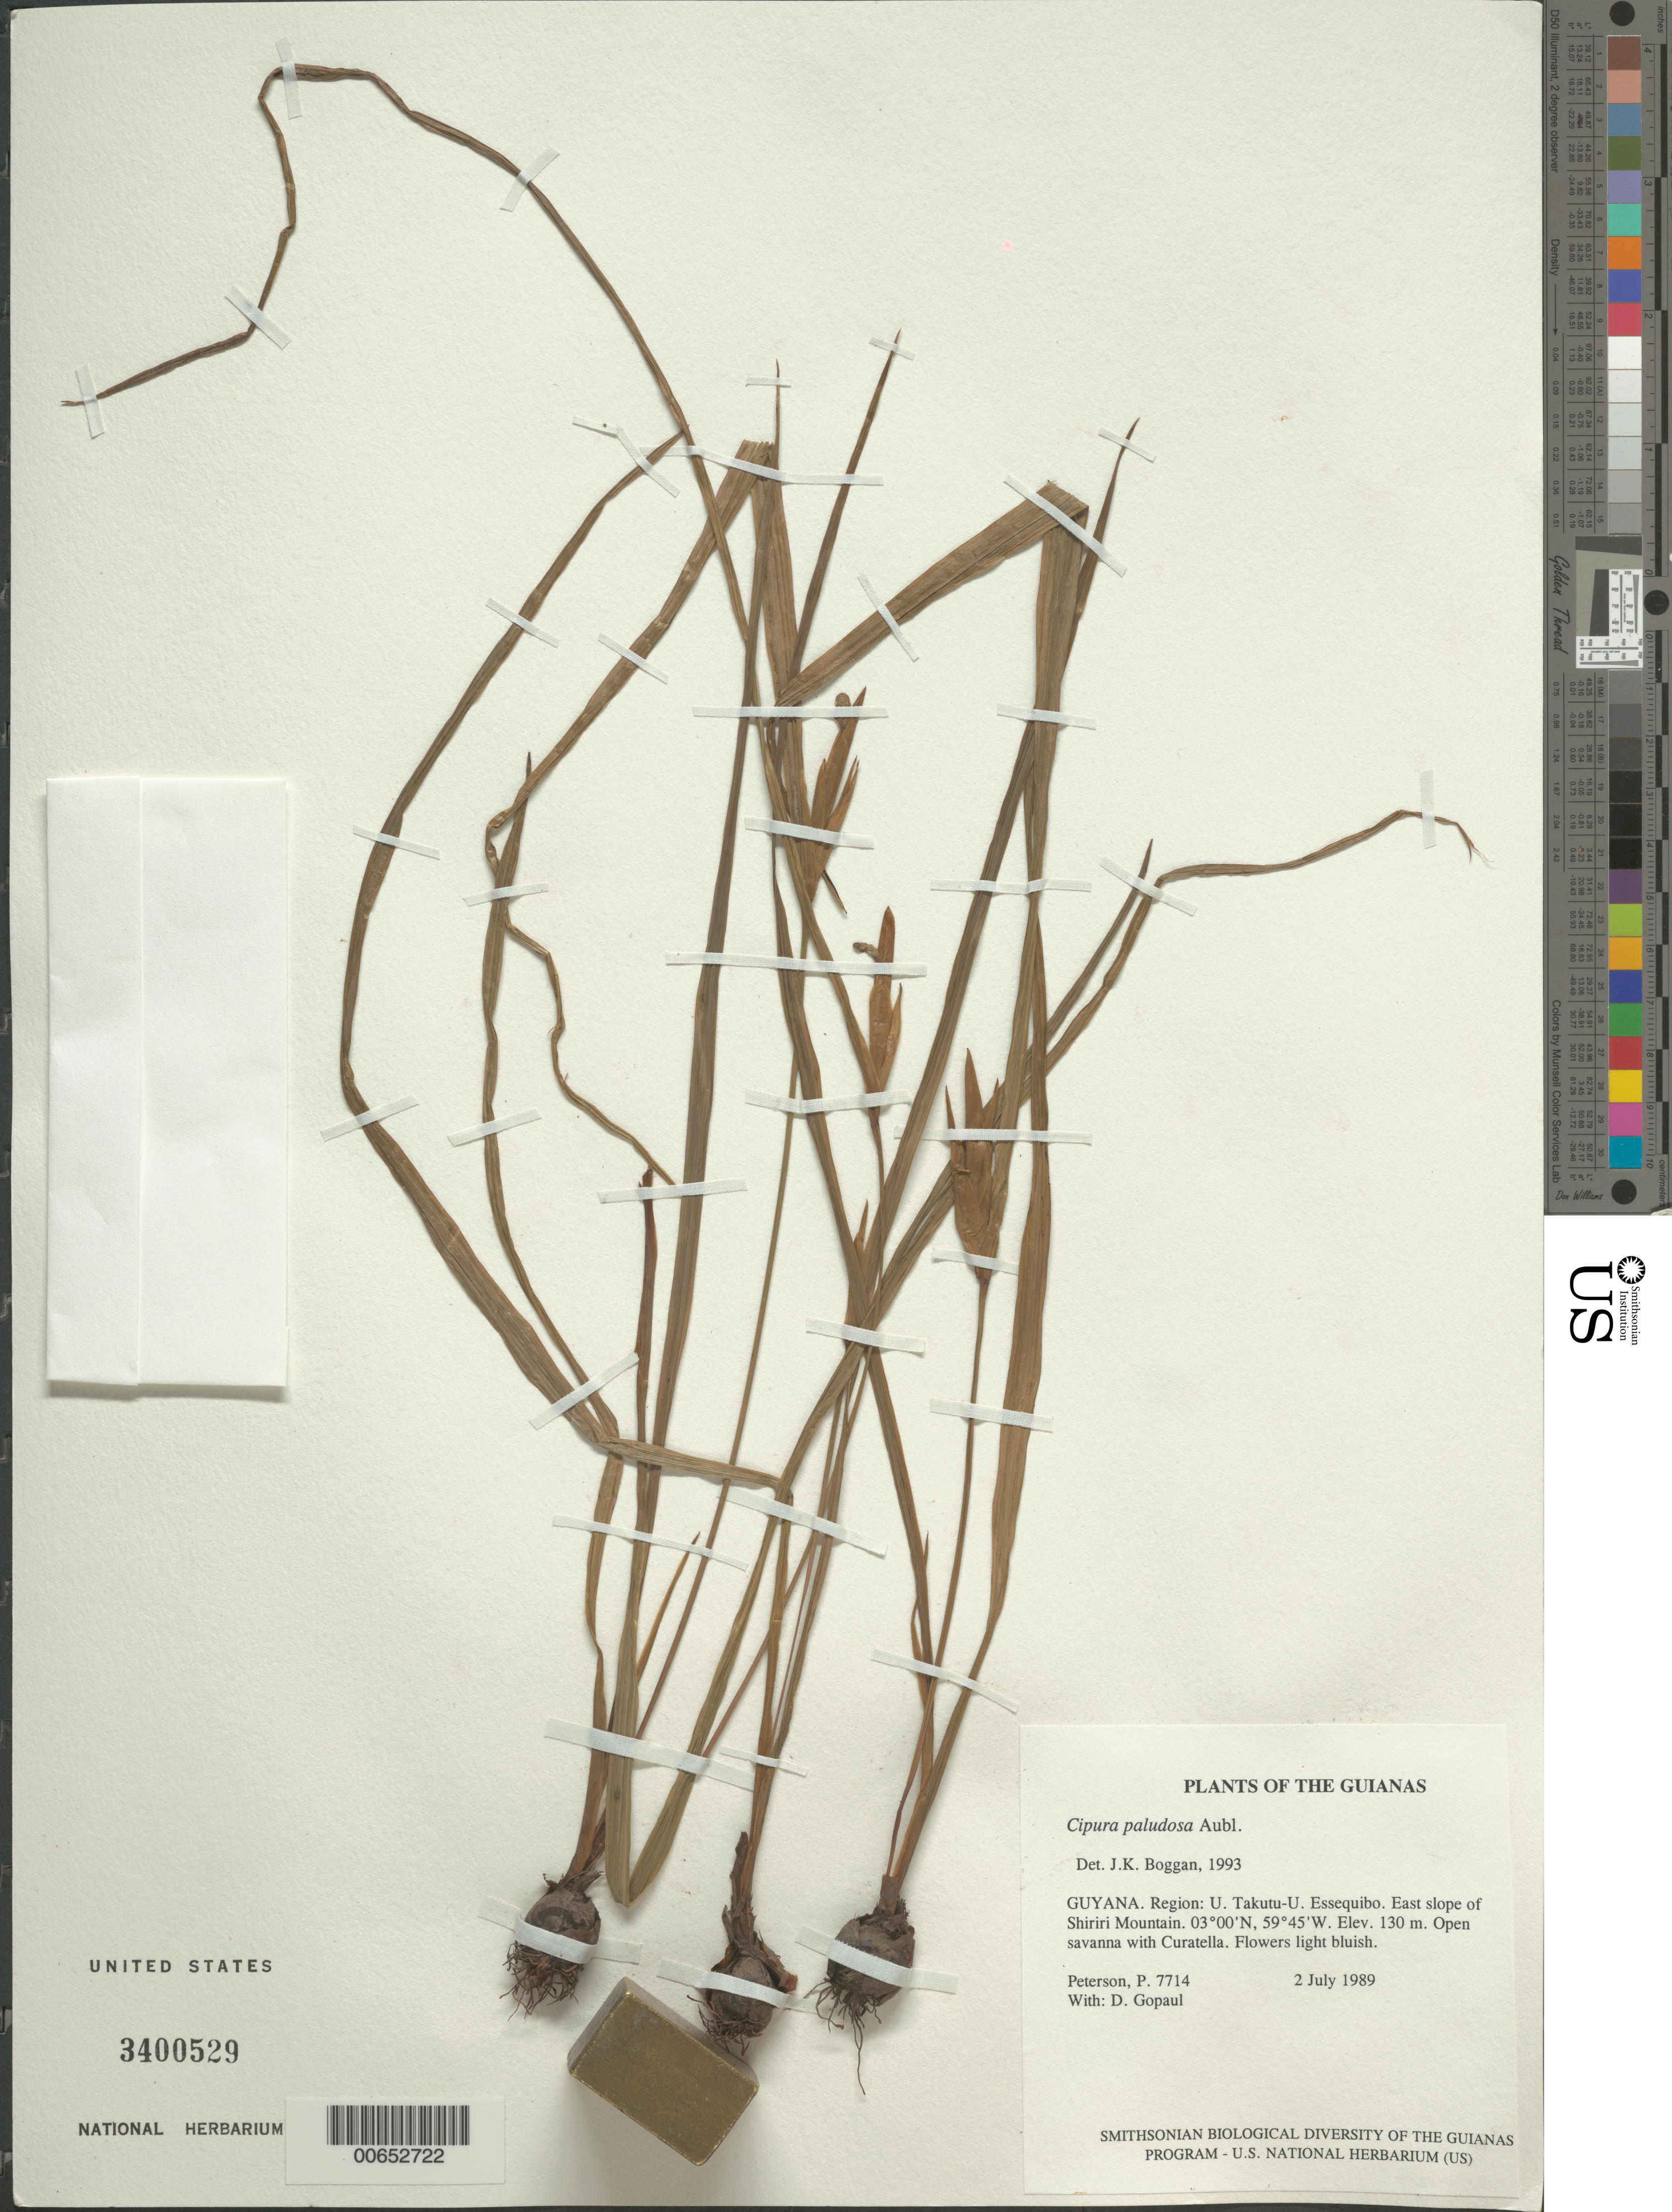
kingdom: Plantae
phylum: Tracheophyta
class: Liliopsida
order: Asparagales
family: Iridaceae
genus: Cipura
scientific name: Cipura paludosa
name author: Aubl.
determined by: Boggan, J. K., (US), NMNH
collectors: P. M. Peterson & D. Gopaul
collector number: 7714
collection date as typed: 2 July 1989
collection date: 1989-07-02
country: Guyana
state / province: U. Takutu-U. Essequibo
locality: East slope of Shiriri Mountain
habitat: Open savanna with Curatella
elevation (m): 130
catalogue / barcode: US 3400529